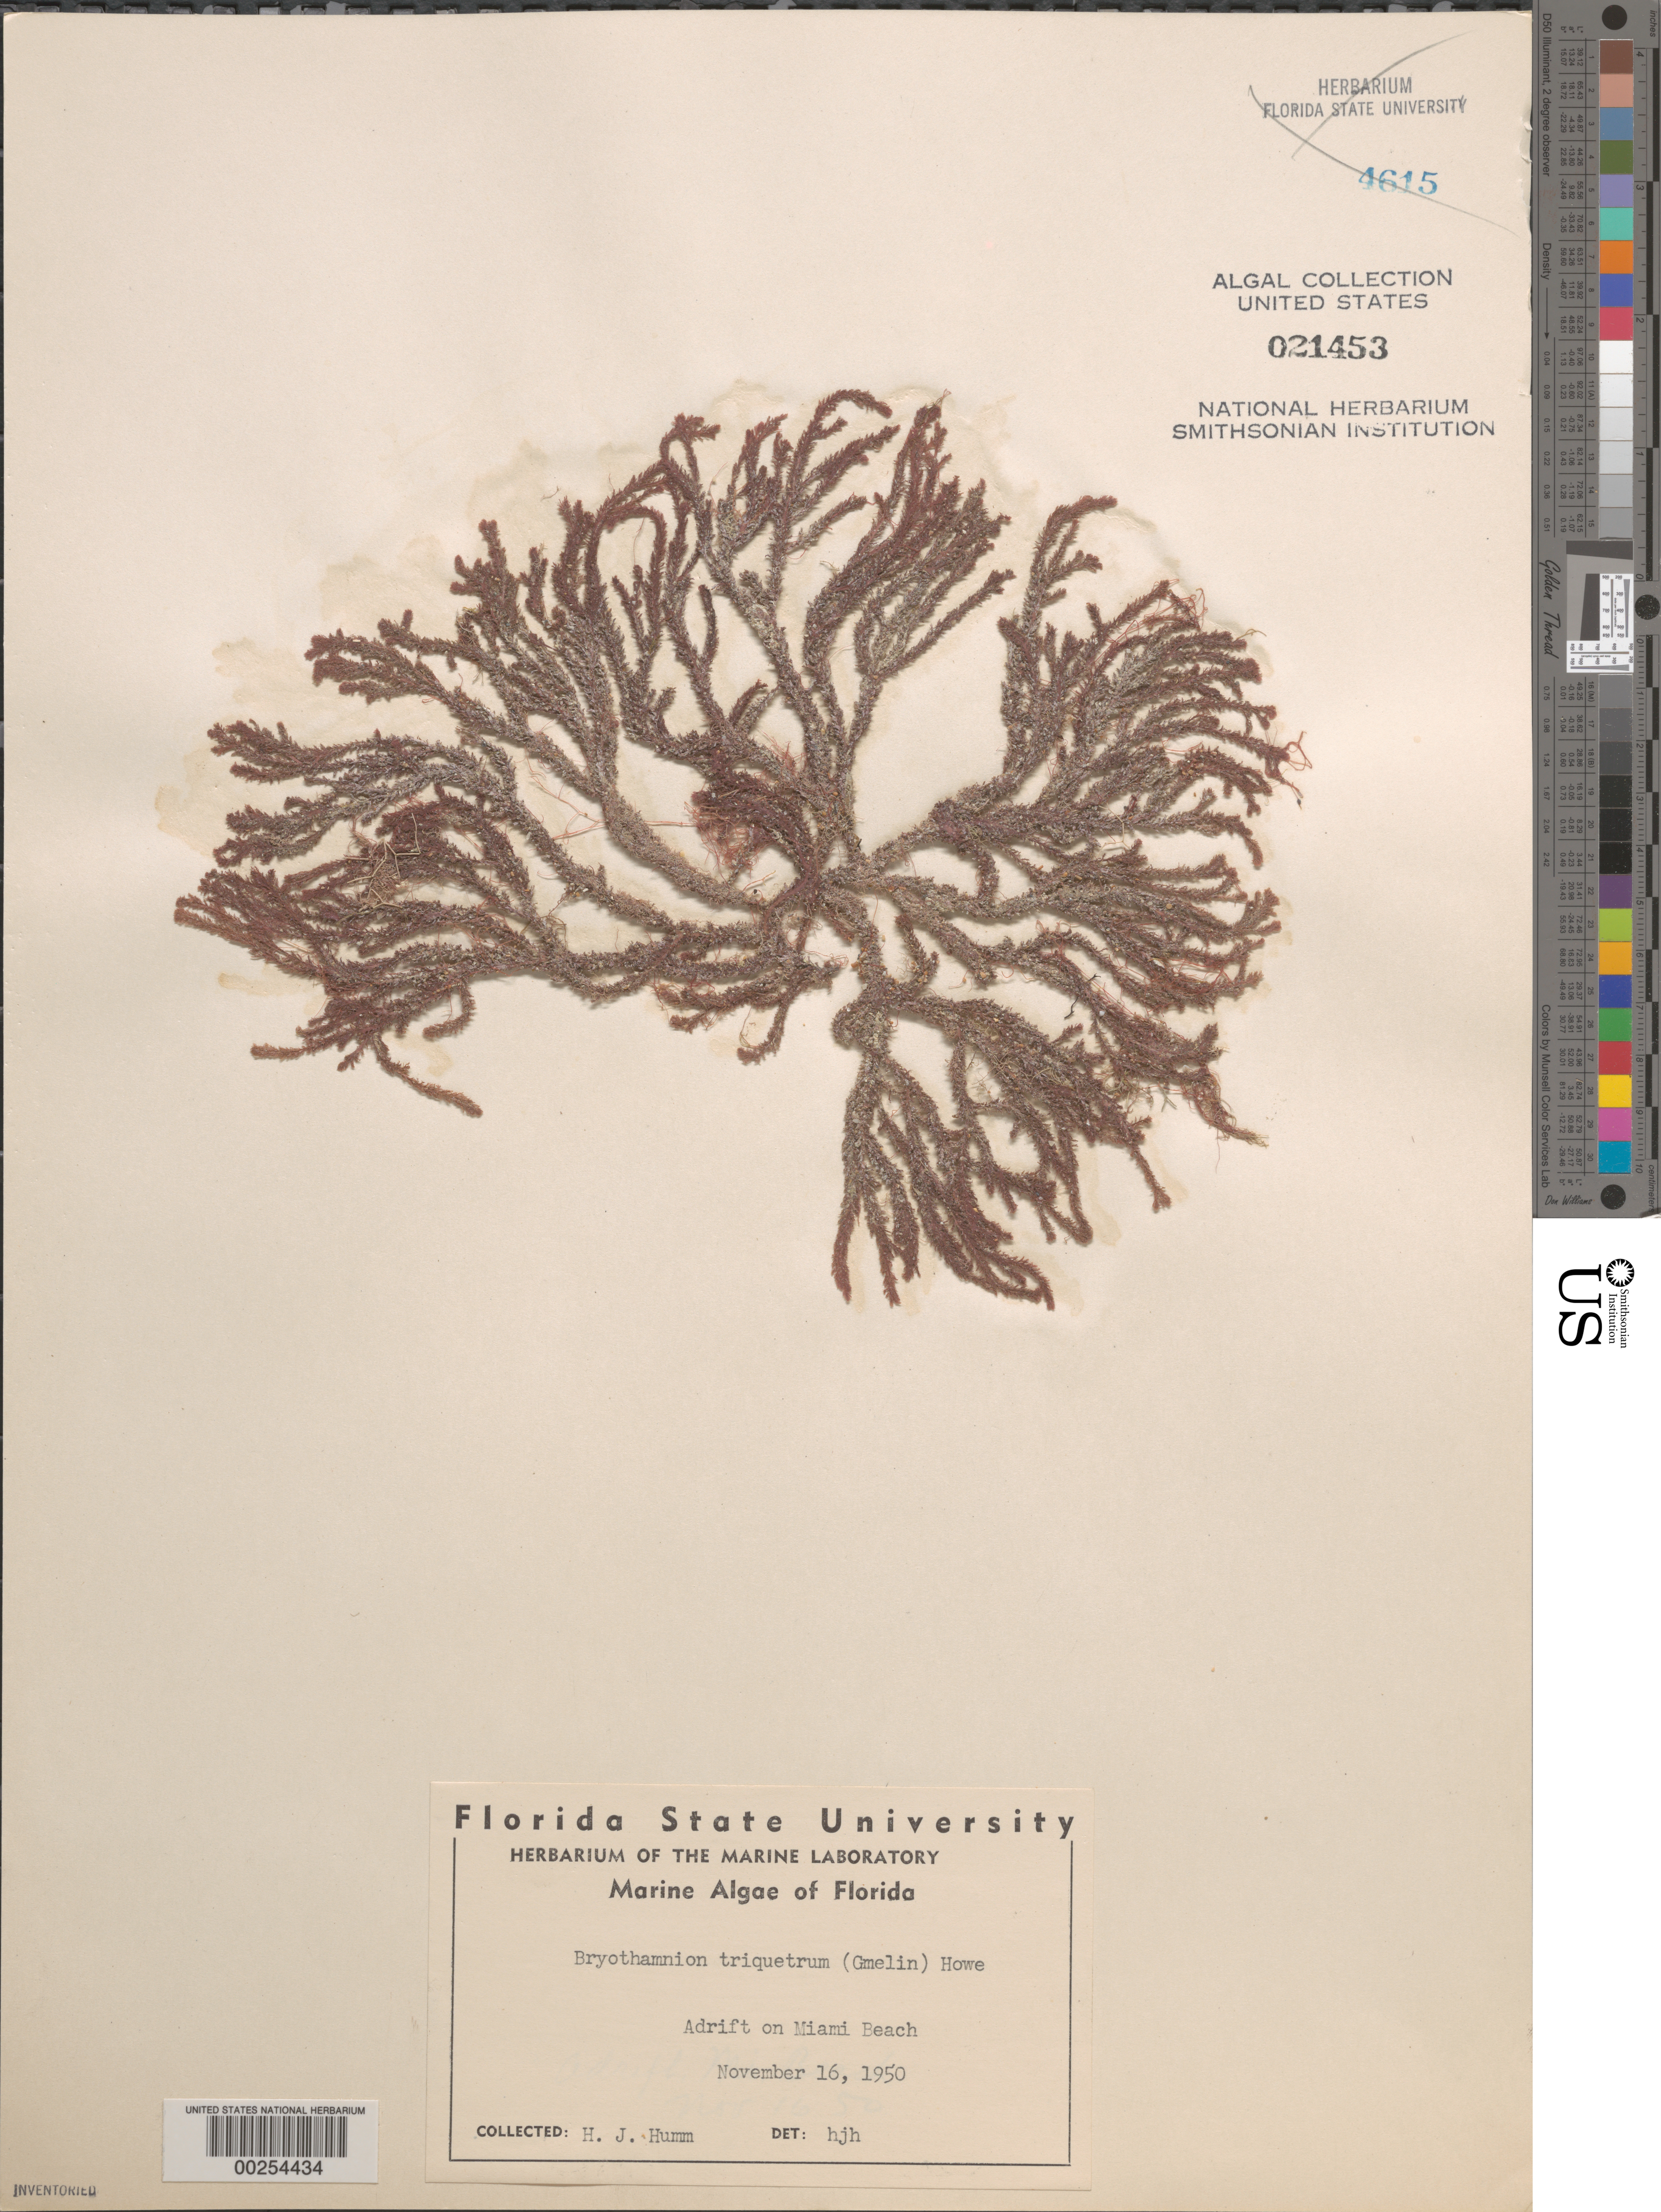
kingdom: Plantae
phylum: Rhodophyta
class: Florideophyceae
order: Ceramiales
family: Rhodomelaceae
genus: Alsidium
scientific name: Alsidium triquetrum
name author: (S.G. Gmel.) Trevis.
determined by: Algae name updating Project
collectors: H. J. Humm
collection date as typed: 16 Nov 1960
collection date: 1960-11-16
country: United States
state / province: Florida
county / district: Miami-Dade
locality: Miami Beach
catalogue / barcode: US 21453